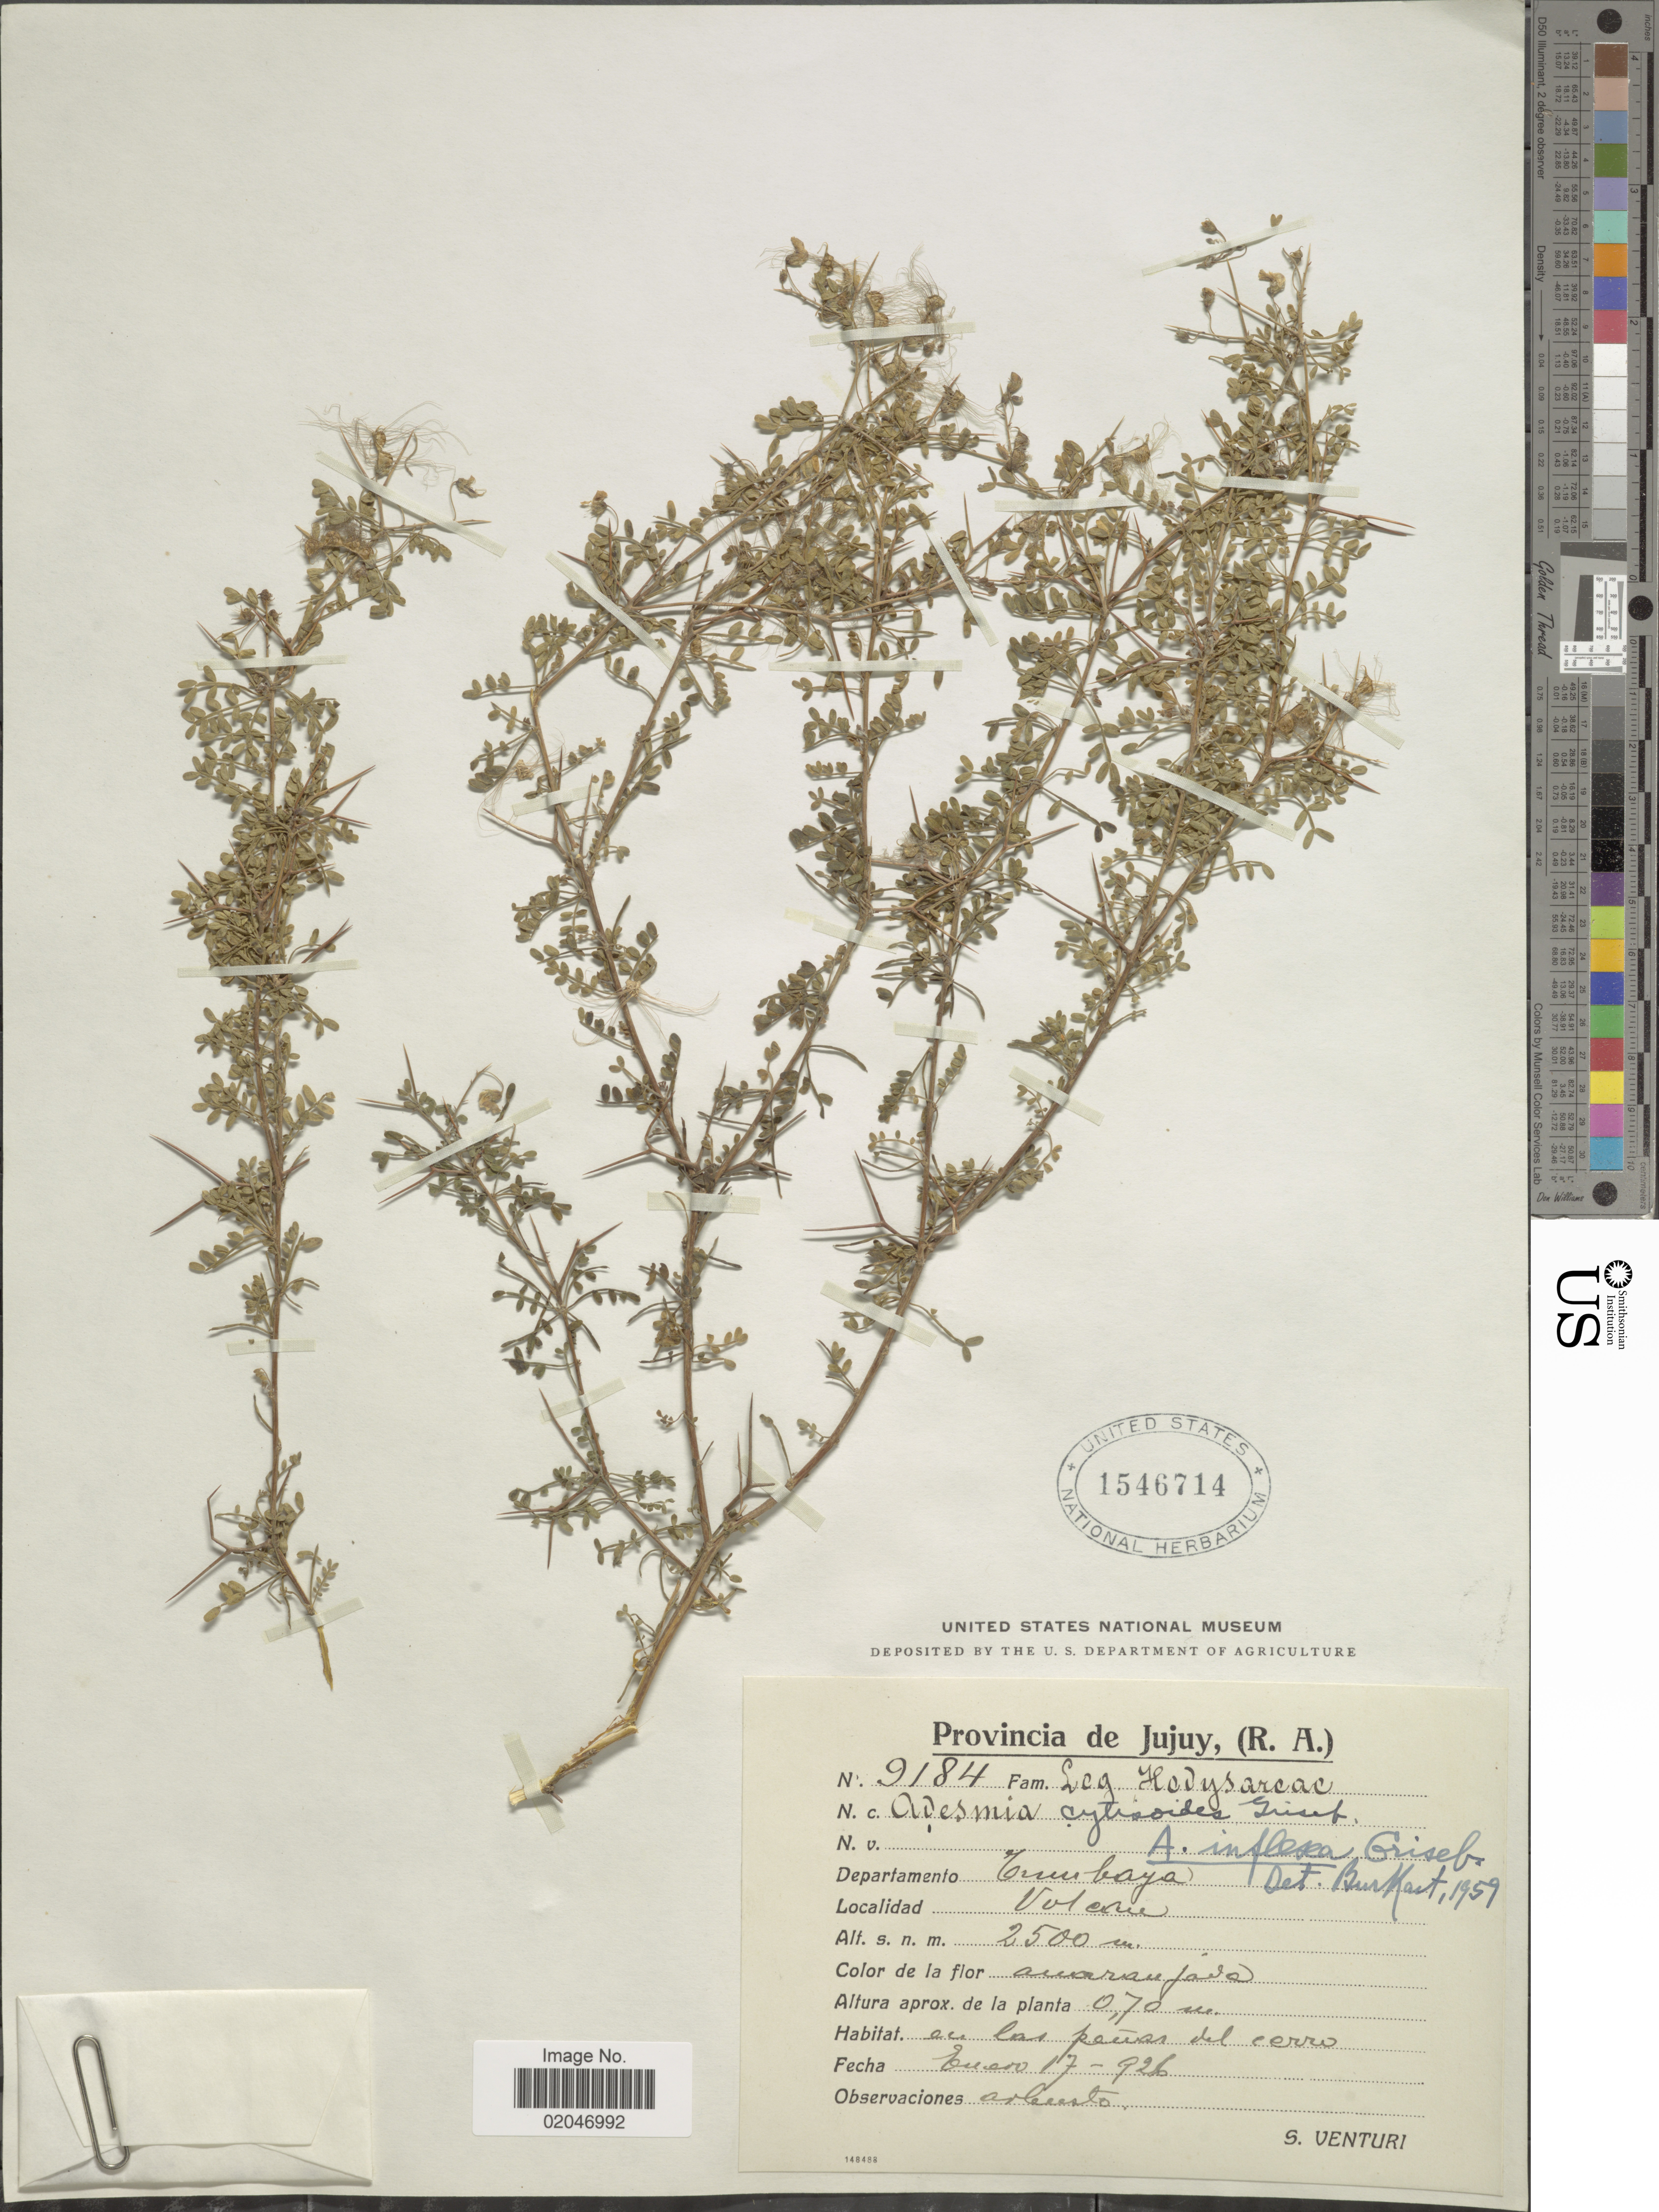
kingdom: Plantae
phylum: Tracheophyta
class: Magnoliopsida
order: Fabales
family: Fabaceae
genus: Adesmia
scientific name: Adesmia inflexa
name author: Griseb.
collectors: S. Venturi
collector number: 9184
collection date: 1926-01-17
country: Argentina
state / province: Jujuy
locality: (R.A.), Departamento Tumbaya, Volcán, en las penas del cerro.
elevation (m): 2500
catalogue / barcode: US 1546714